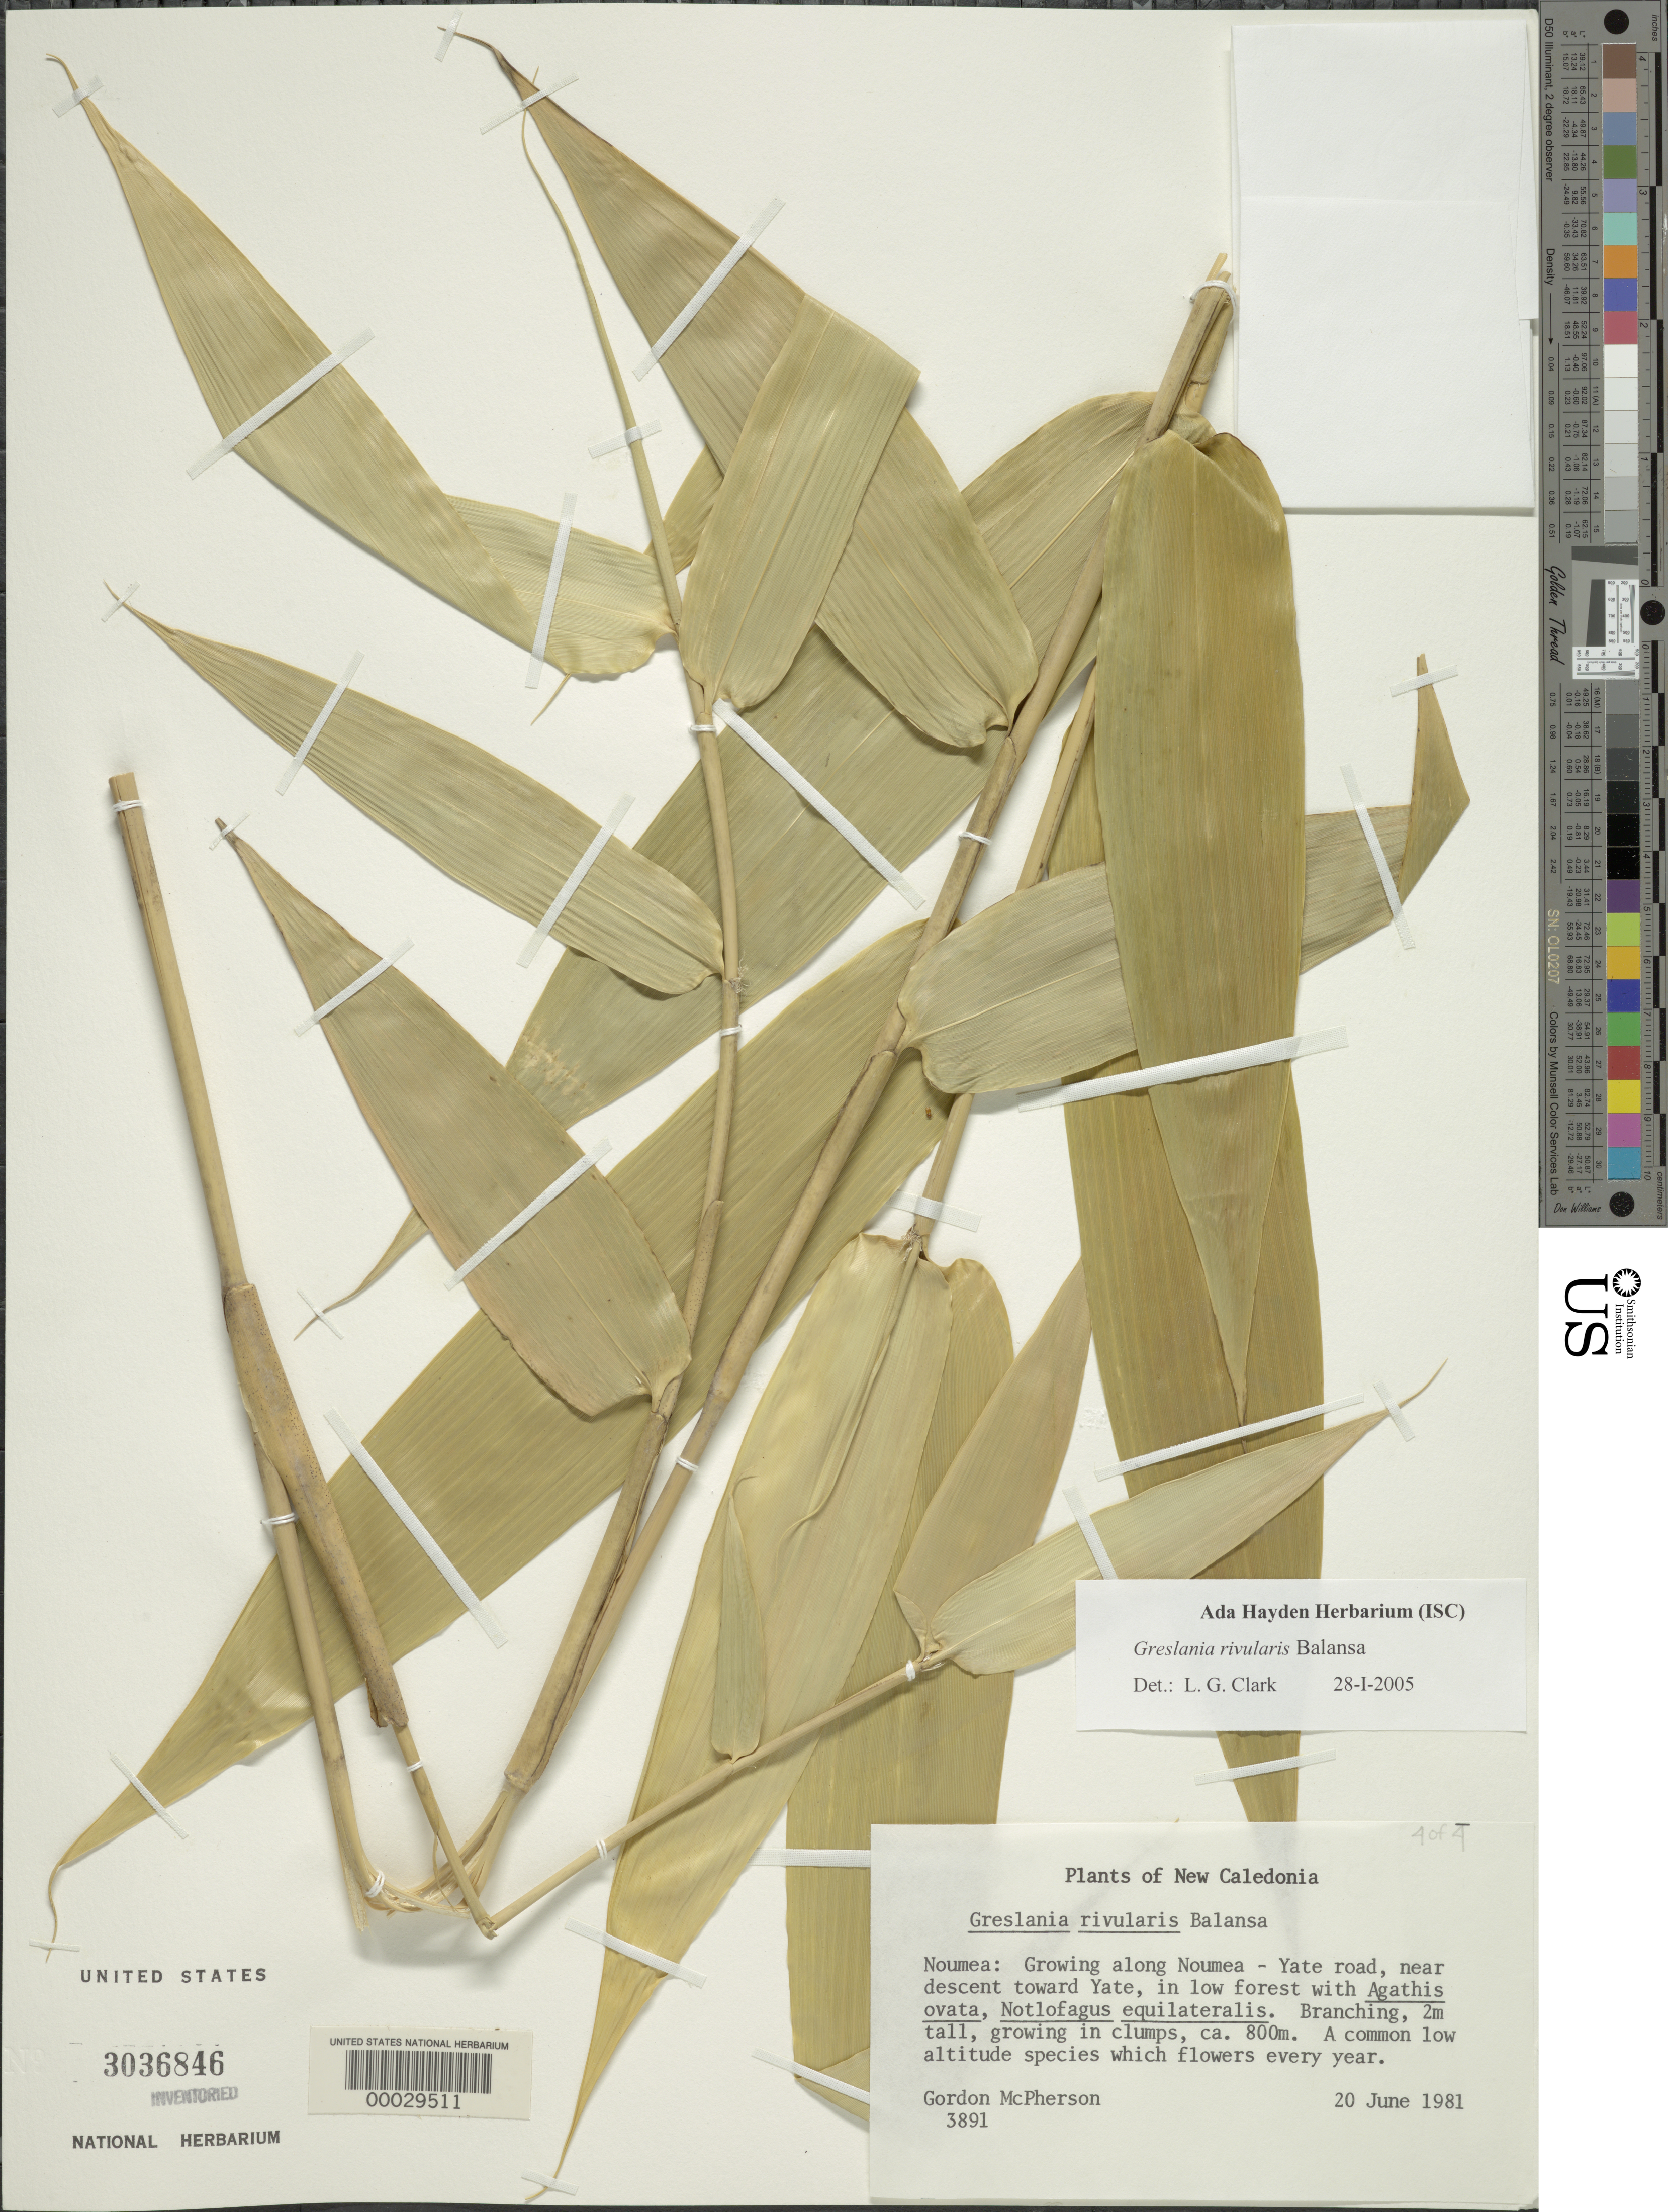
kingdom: Plantae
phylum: Tracheophyta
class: Liliopsida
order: Poales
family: Poaceae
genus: Greslania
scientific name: Greslania rivularis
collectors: G. D. McPherson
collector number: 3891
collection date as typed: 20 Jun 1981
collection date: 1981-06-20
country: New Caledonia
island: New Caledonia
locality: Noumea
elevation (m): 800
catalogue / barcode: US 3036846